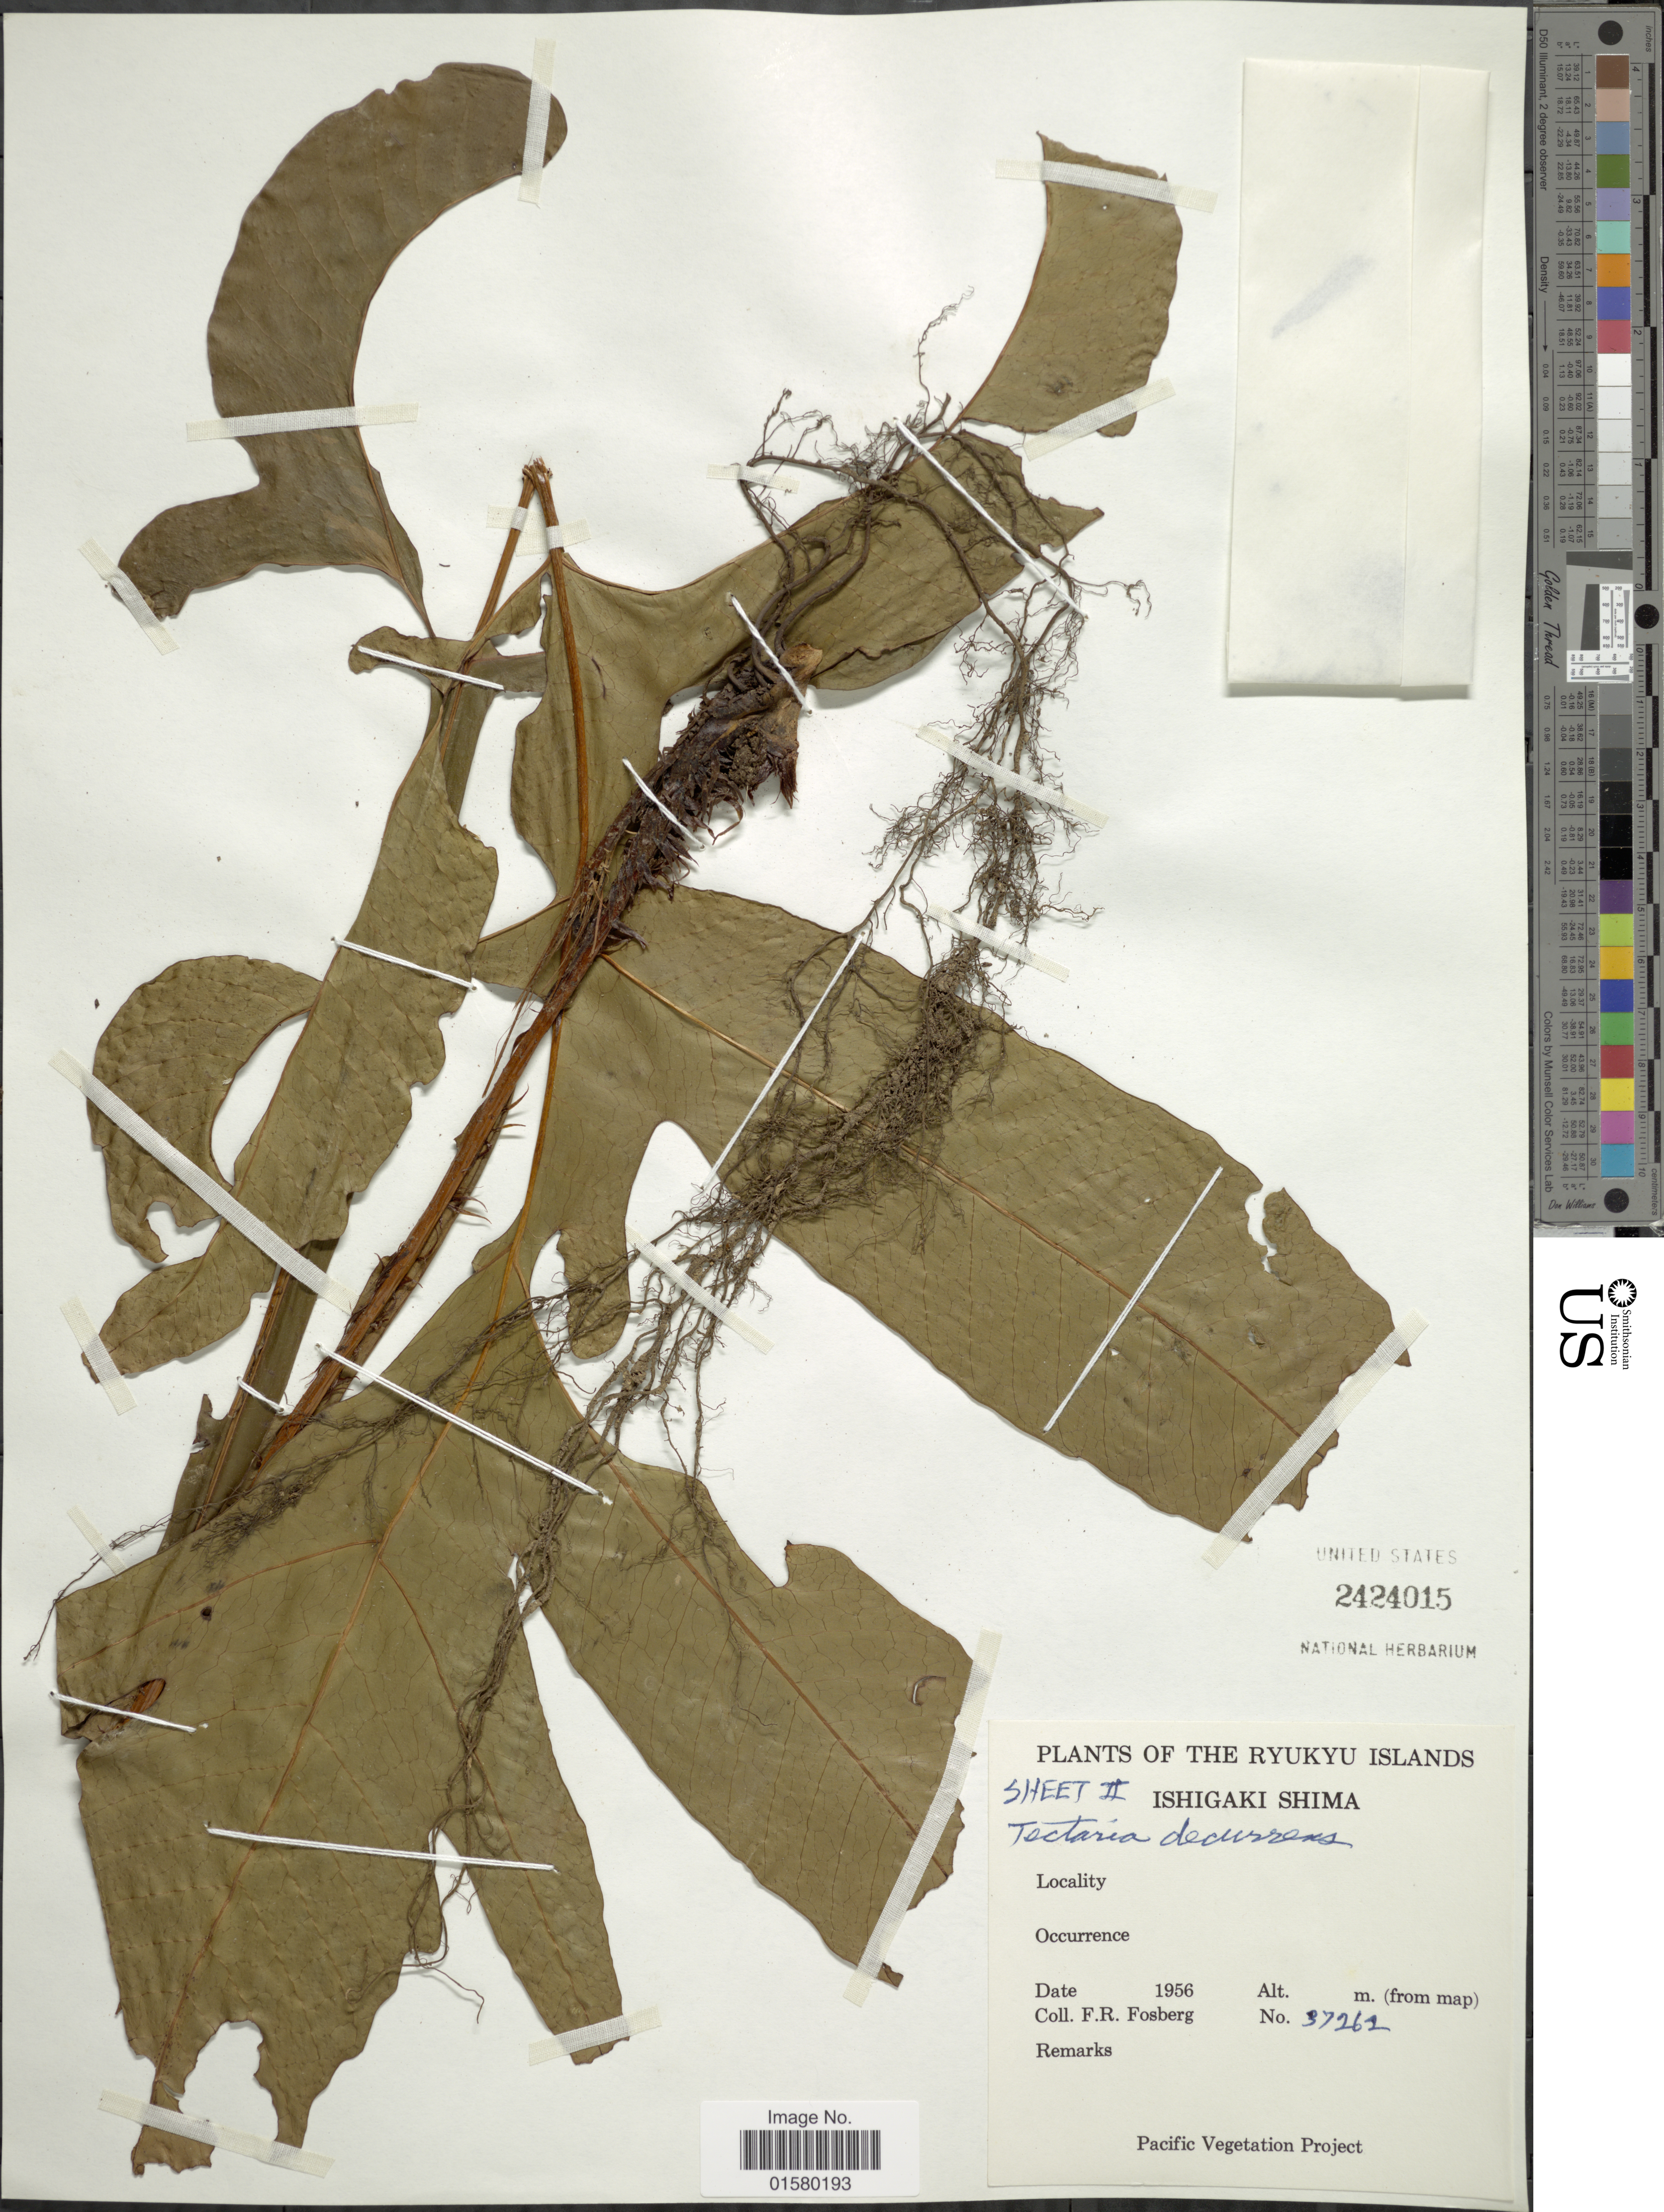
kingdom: Plantae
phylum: Tracheophyta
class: Polypodiopsida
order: Polypodiales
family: Tectariaceae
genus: Tectaria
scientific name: Tectaria decurrens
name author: (Presel.) Copel. in Elmer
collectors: F. R. Fosberg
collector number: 37262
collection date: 1956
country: Japan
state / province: Okinawa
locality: Ryukyu Islands, Ishigaki Shima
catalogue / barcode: US 2424015